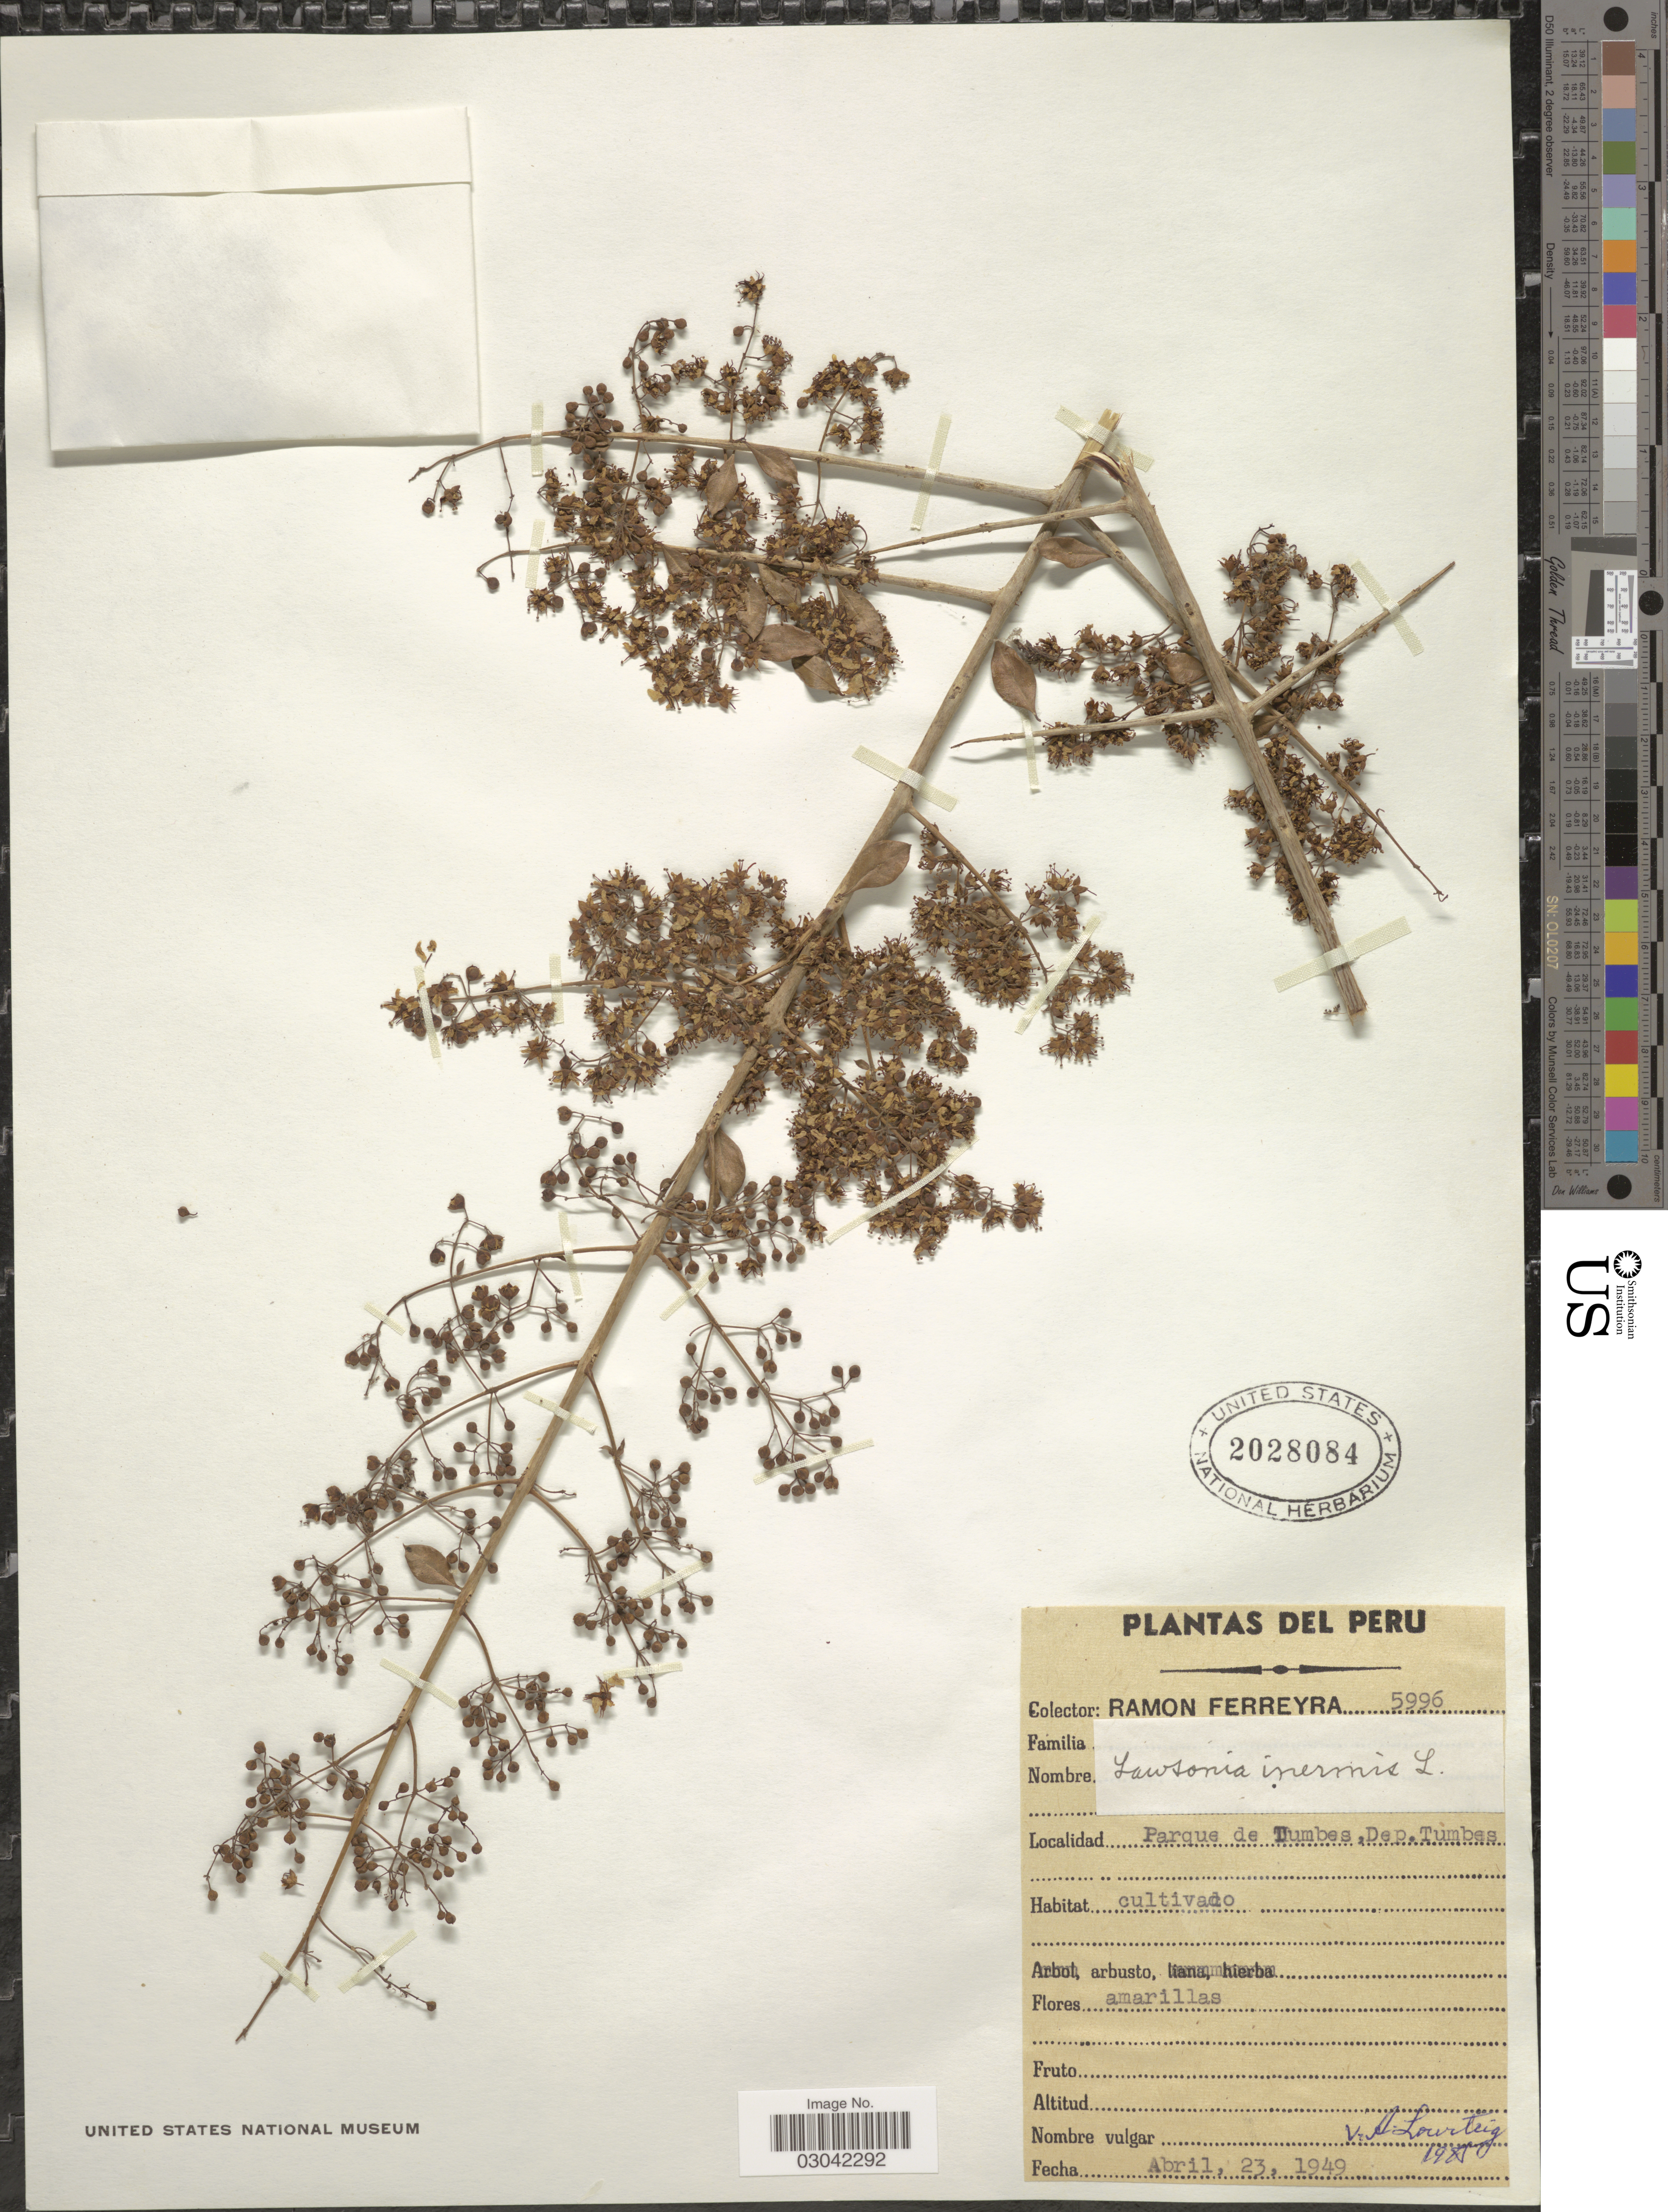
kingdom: Plantae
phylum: Tracheophyta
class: Magnoliopsida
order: Myrtales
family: Lythraceae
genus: Lawsonia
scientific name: Lawsonia inermis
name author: L.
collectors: R. A. Ferreyra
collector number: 5996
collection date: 1949-04-23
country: Peru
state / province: Tumbes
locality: Parque de Tumbes, Dep. Tumbes.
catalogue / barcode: US 2028084